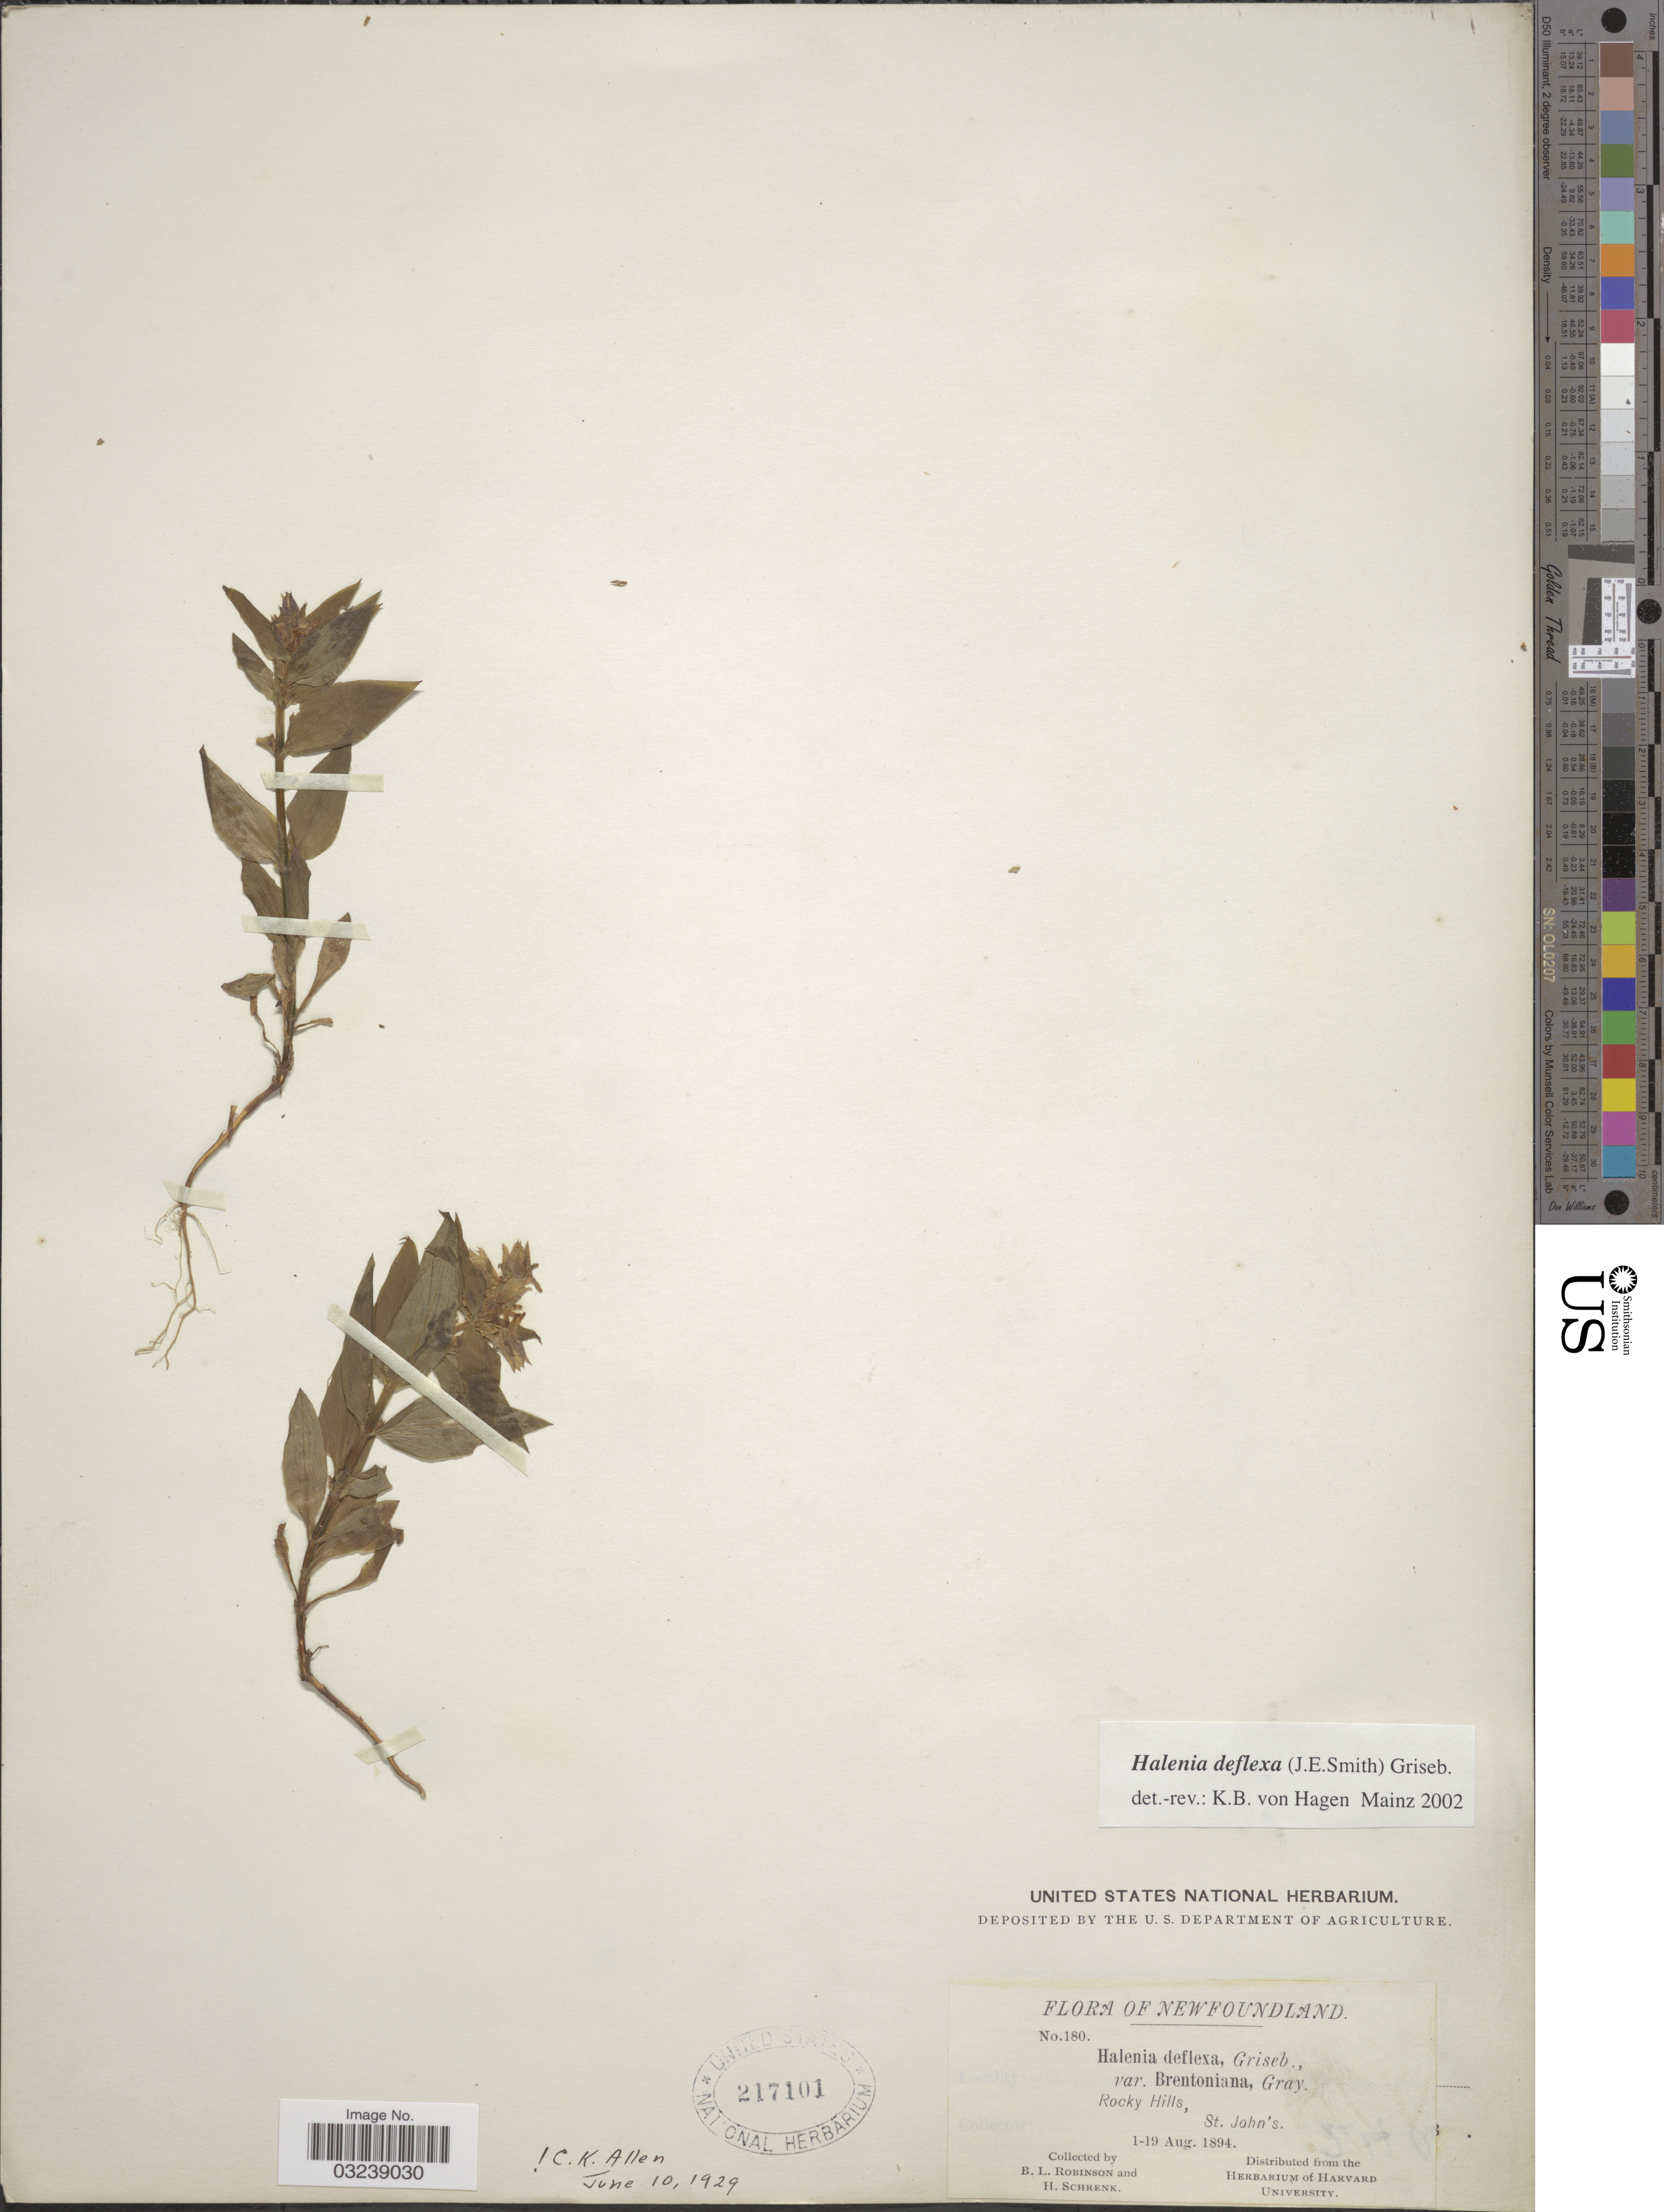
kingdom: Plantae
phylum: Tracheophyta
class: Magnoliopsida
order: Gentianales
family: Gentianaceae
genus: Halenia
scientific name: Halenia deflexa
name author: (Sm.) Griseb.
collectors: B. L. Robinson & H. Schrenk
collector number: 180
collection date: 1894-08-01/1894-08-19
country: Canada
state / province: Newfoundland and Labrador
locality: Rocky Hills, St. John's.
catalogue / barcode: US 217101